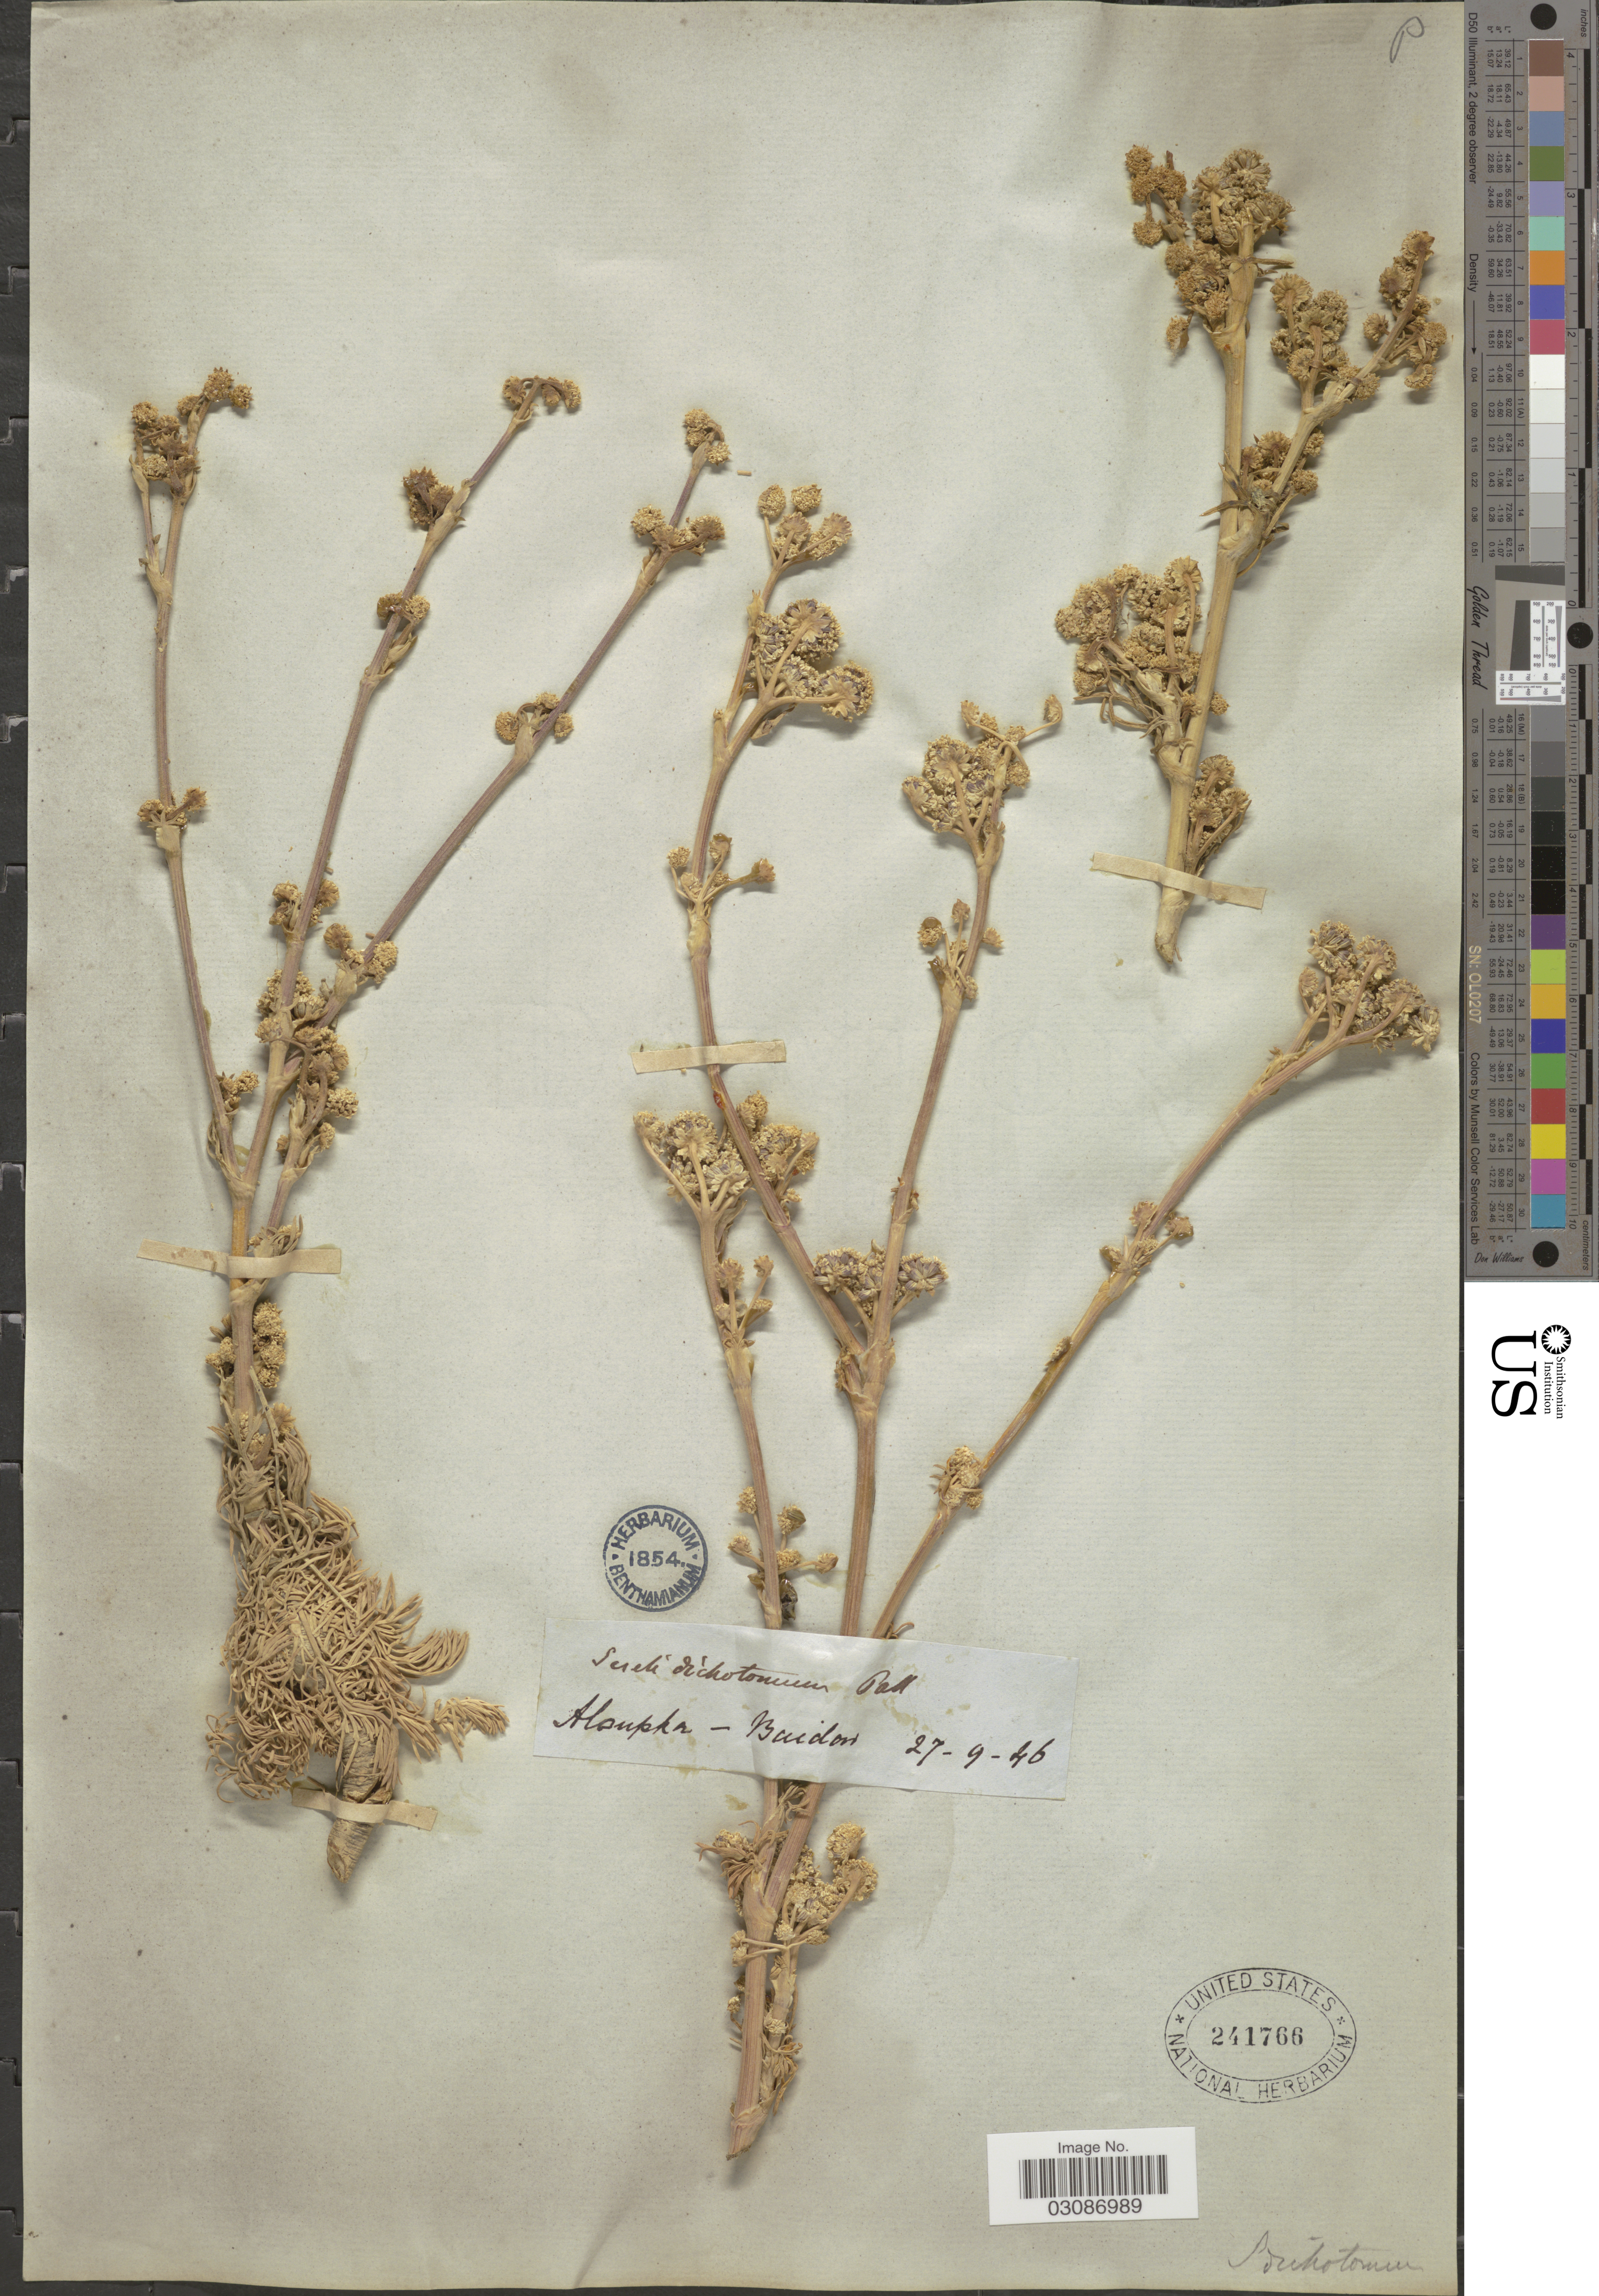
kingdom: Plantae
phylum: Tracheophyta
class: Magnoliopsida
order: Apiales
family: Apiaceae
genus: Seseli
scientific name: Seseli dichotomum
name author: Pall. ex M. Bieb.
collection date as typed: Transcribed d/m/y: 27/9/46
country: Ukraine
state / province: Crimea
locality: Aloupka - Baidon.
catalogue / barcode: US 241766